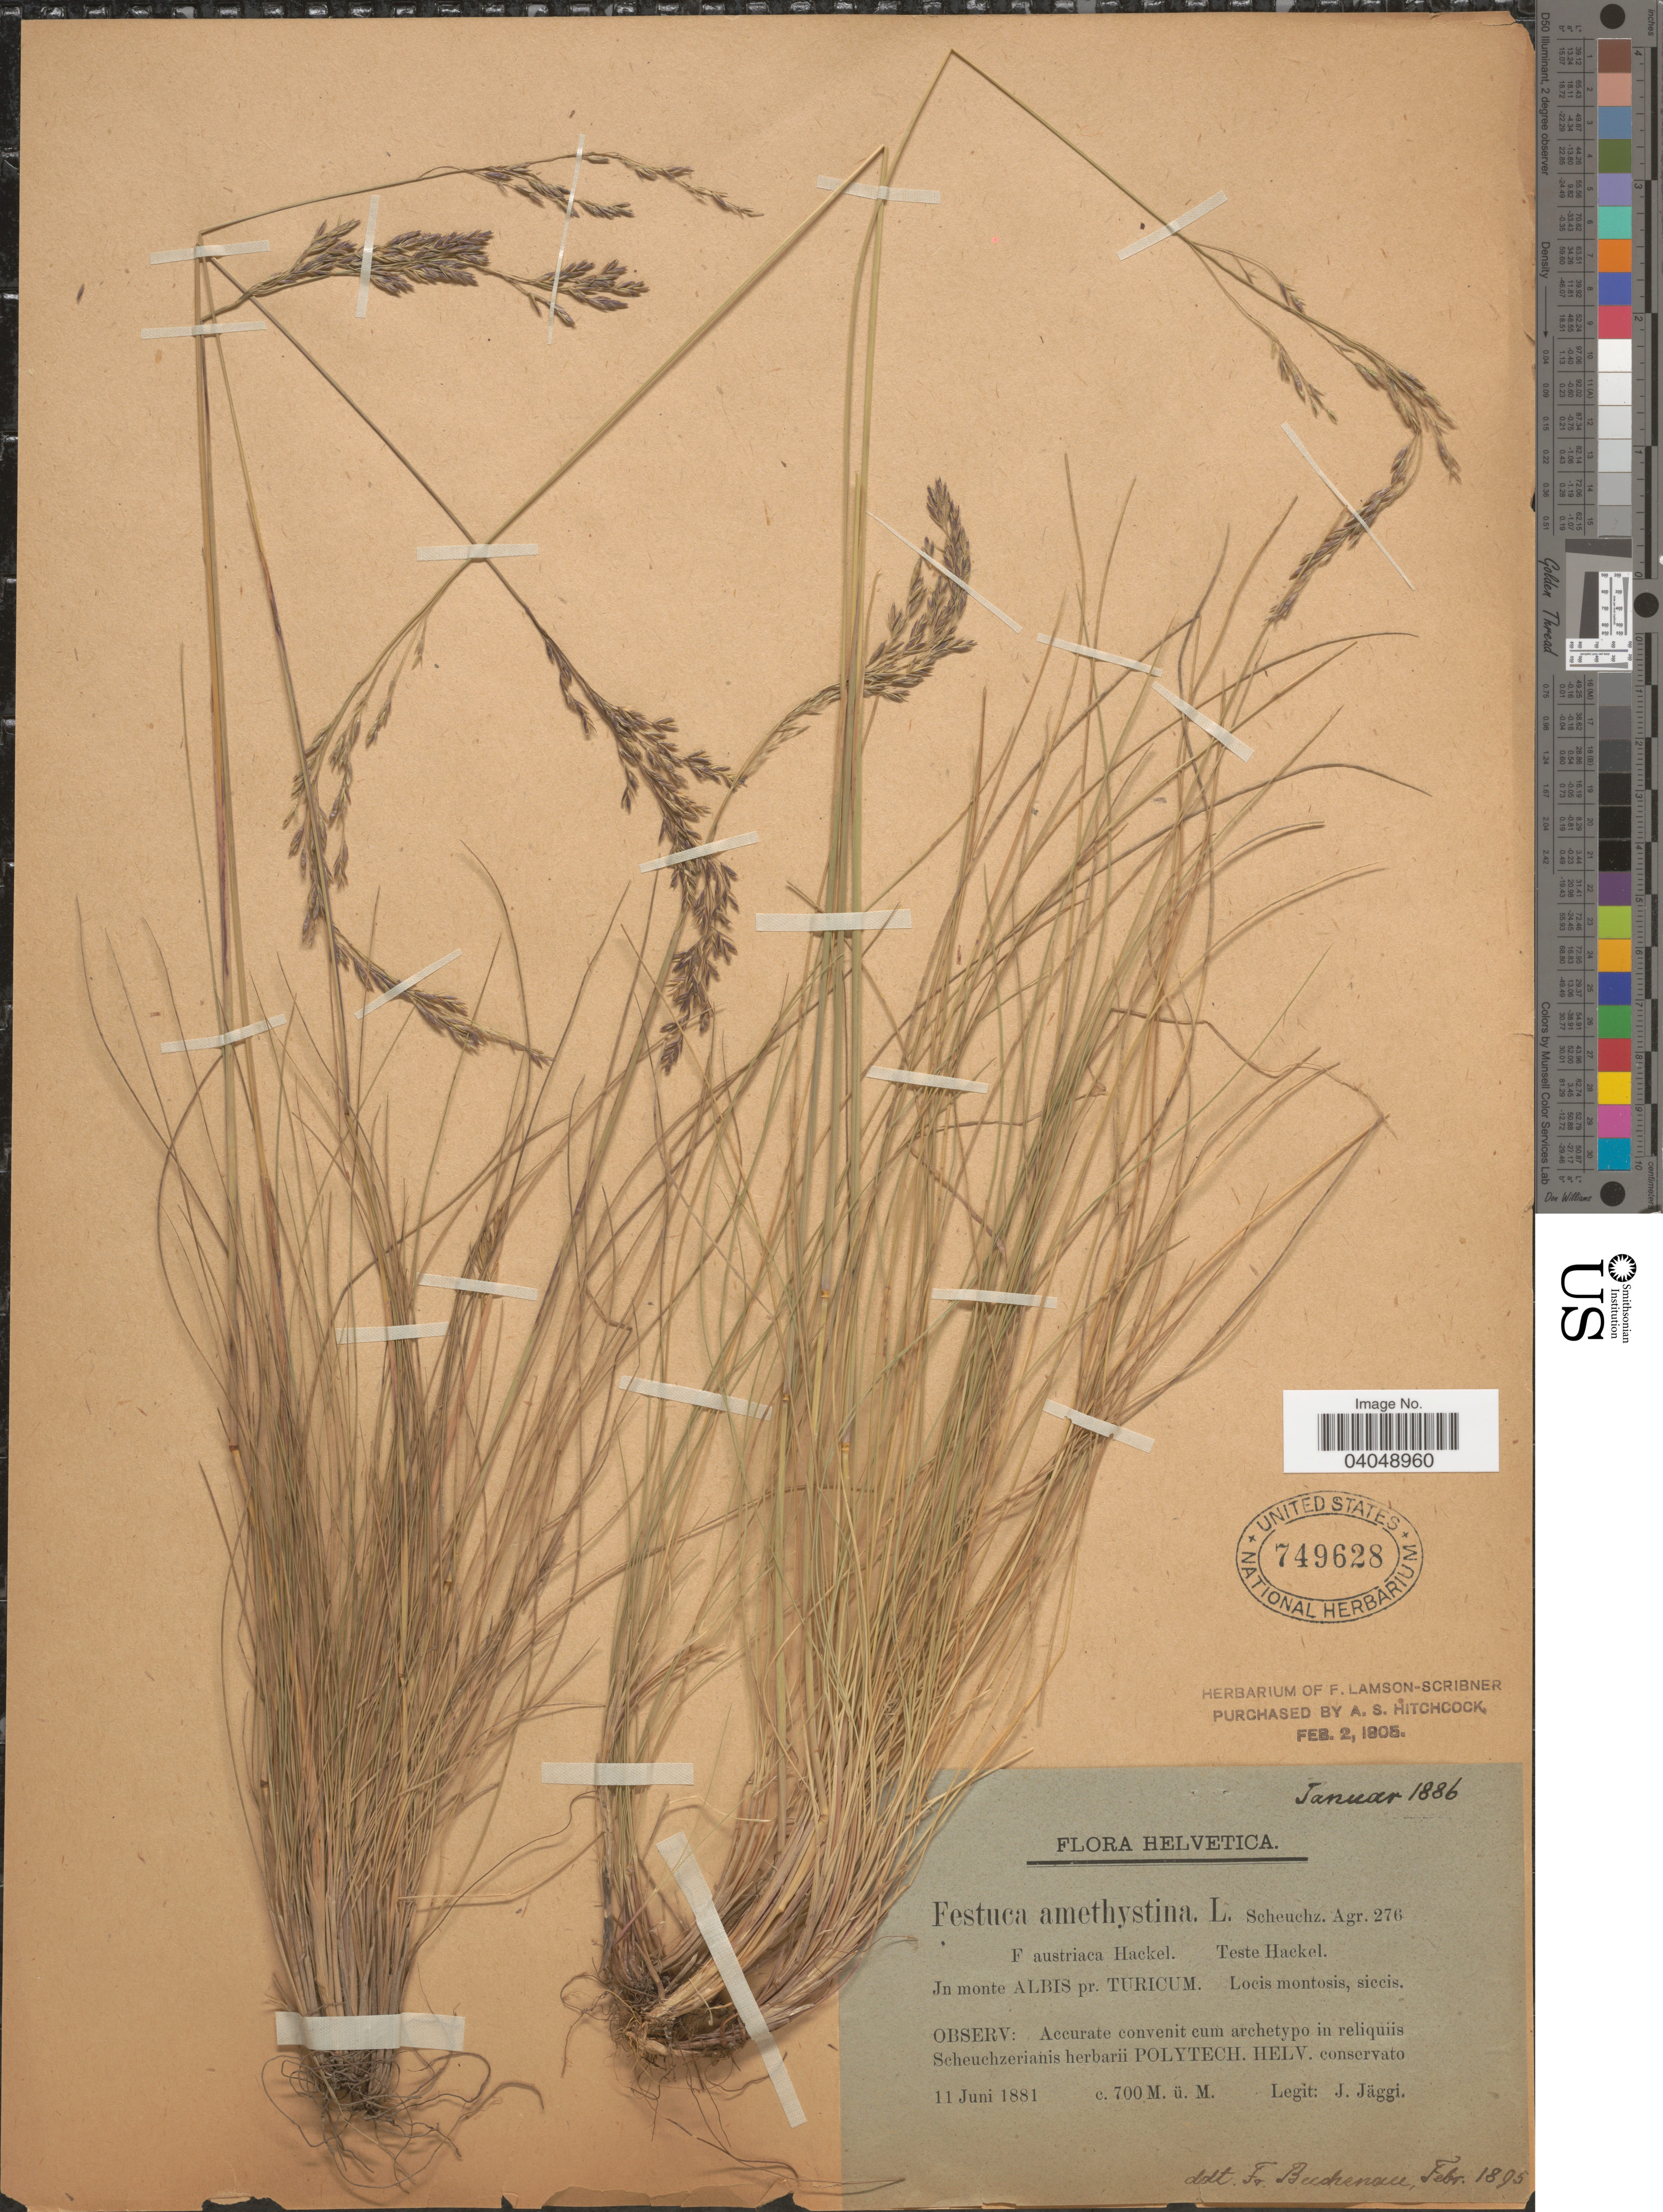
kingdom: Plantae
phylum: Tracheophyta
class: Liliopsida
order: Poales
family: Poaceae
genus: Festuca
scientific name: Festuca amethystina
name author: L.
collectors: J. Jäggi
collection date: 1881-06-11/1886-01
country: Switzerland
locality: Helvetica. In monte Albis pr. Turicum. Locis montosis, siccis.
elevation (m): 700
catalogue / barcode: US 749628